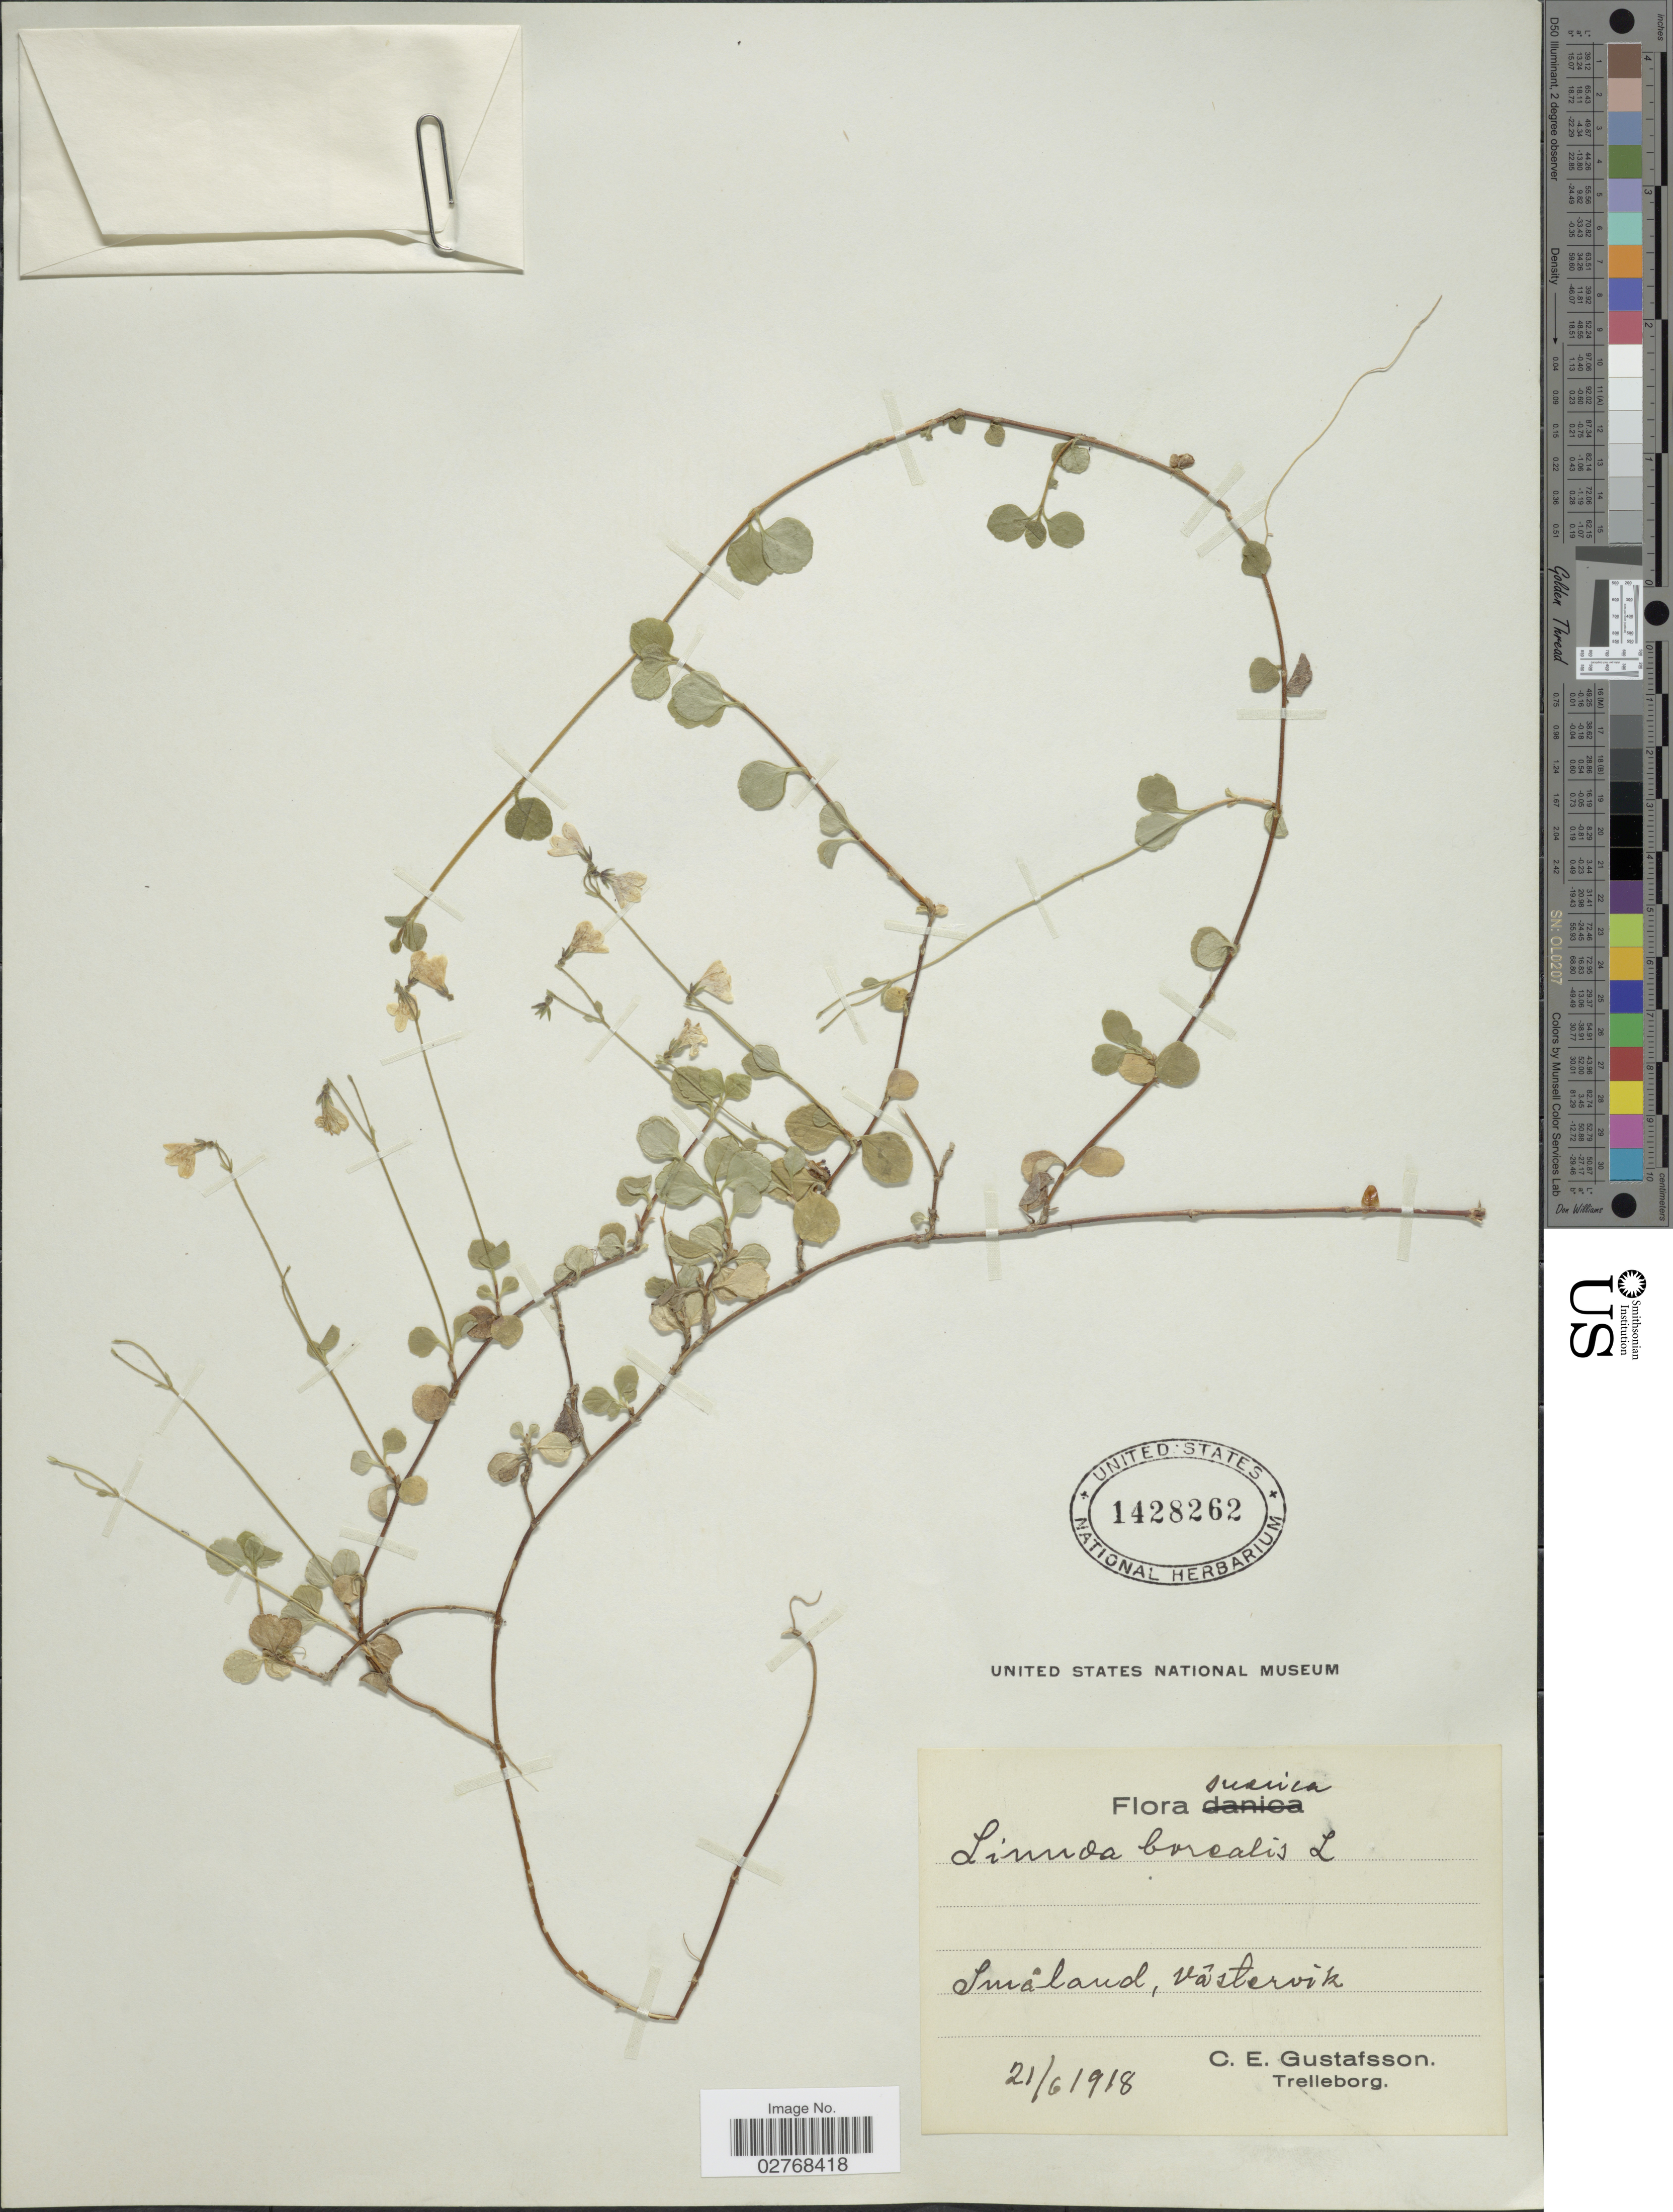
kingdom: Plantae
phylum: Tracheophyta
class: Magnoliopsida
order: Dipsacales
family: Caprifoliaceae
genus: Linnaea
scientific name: Linnaea borealis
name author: L.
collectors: C. Gustafsson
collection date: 1918-06-21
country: Sweden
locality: Småland, Västervik.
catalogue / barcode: US 1428262